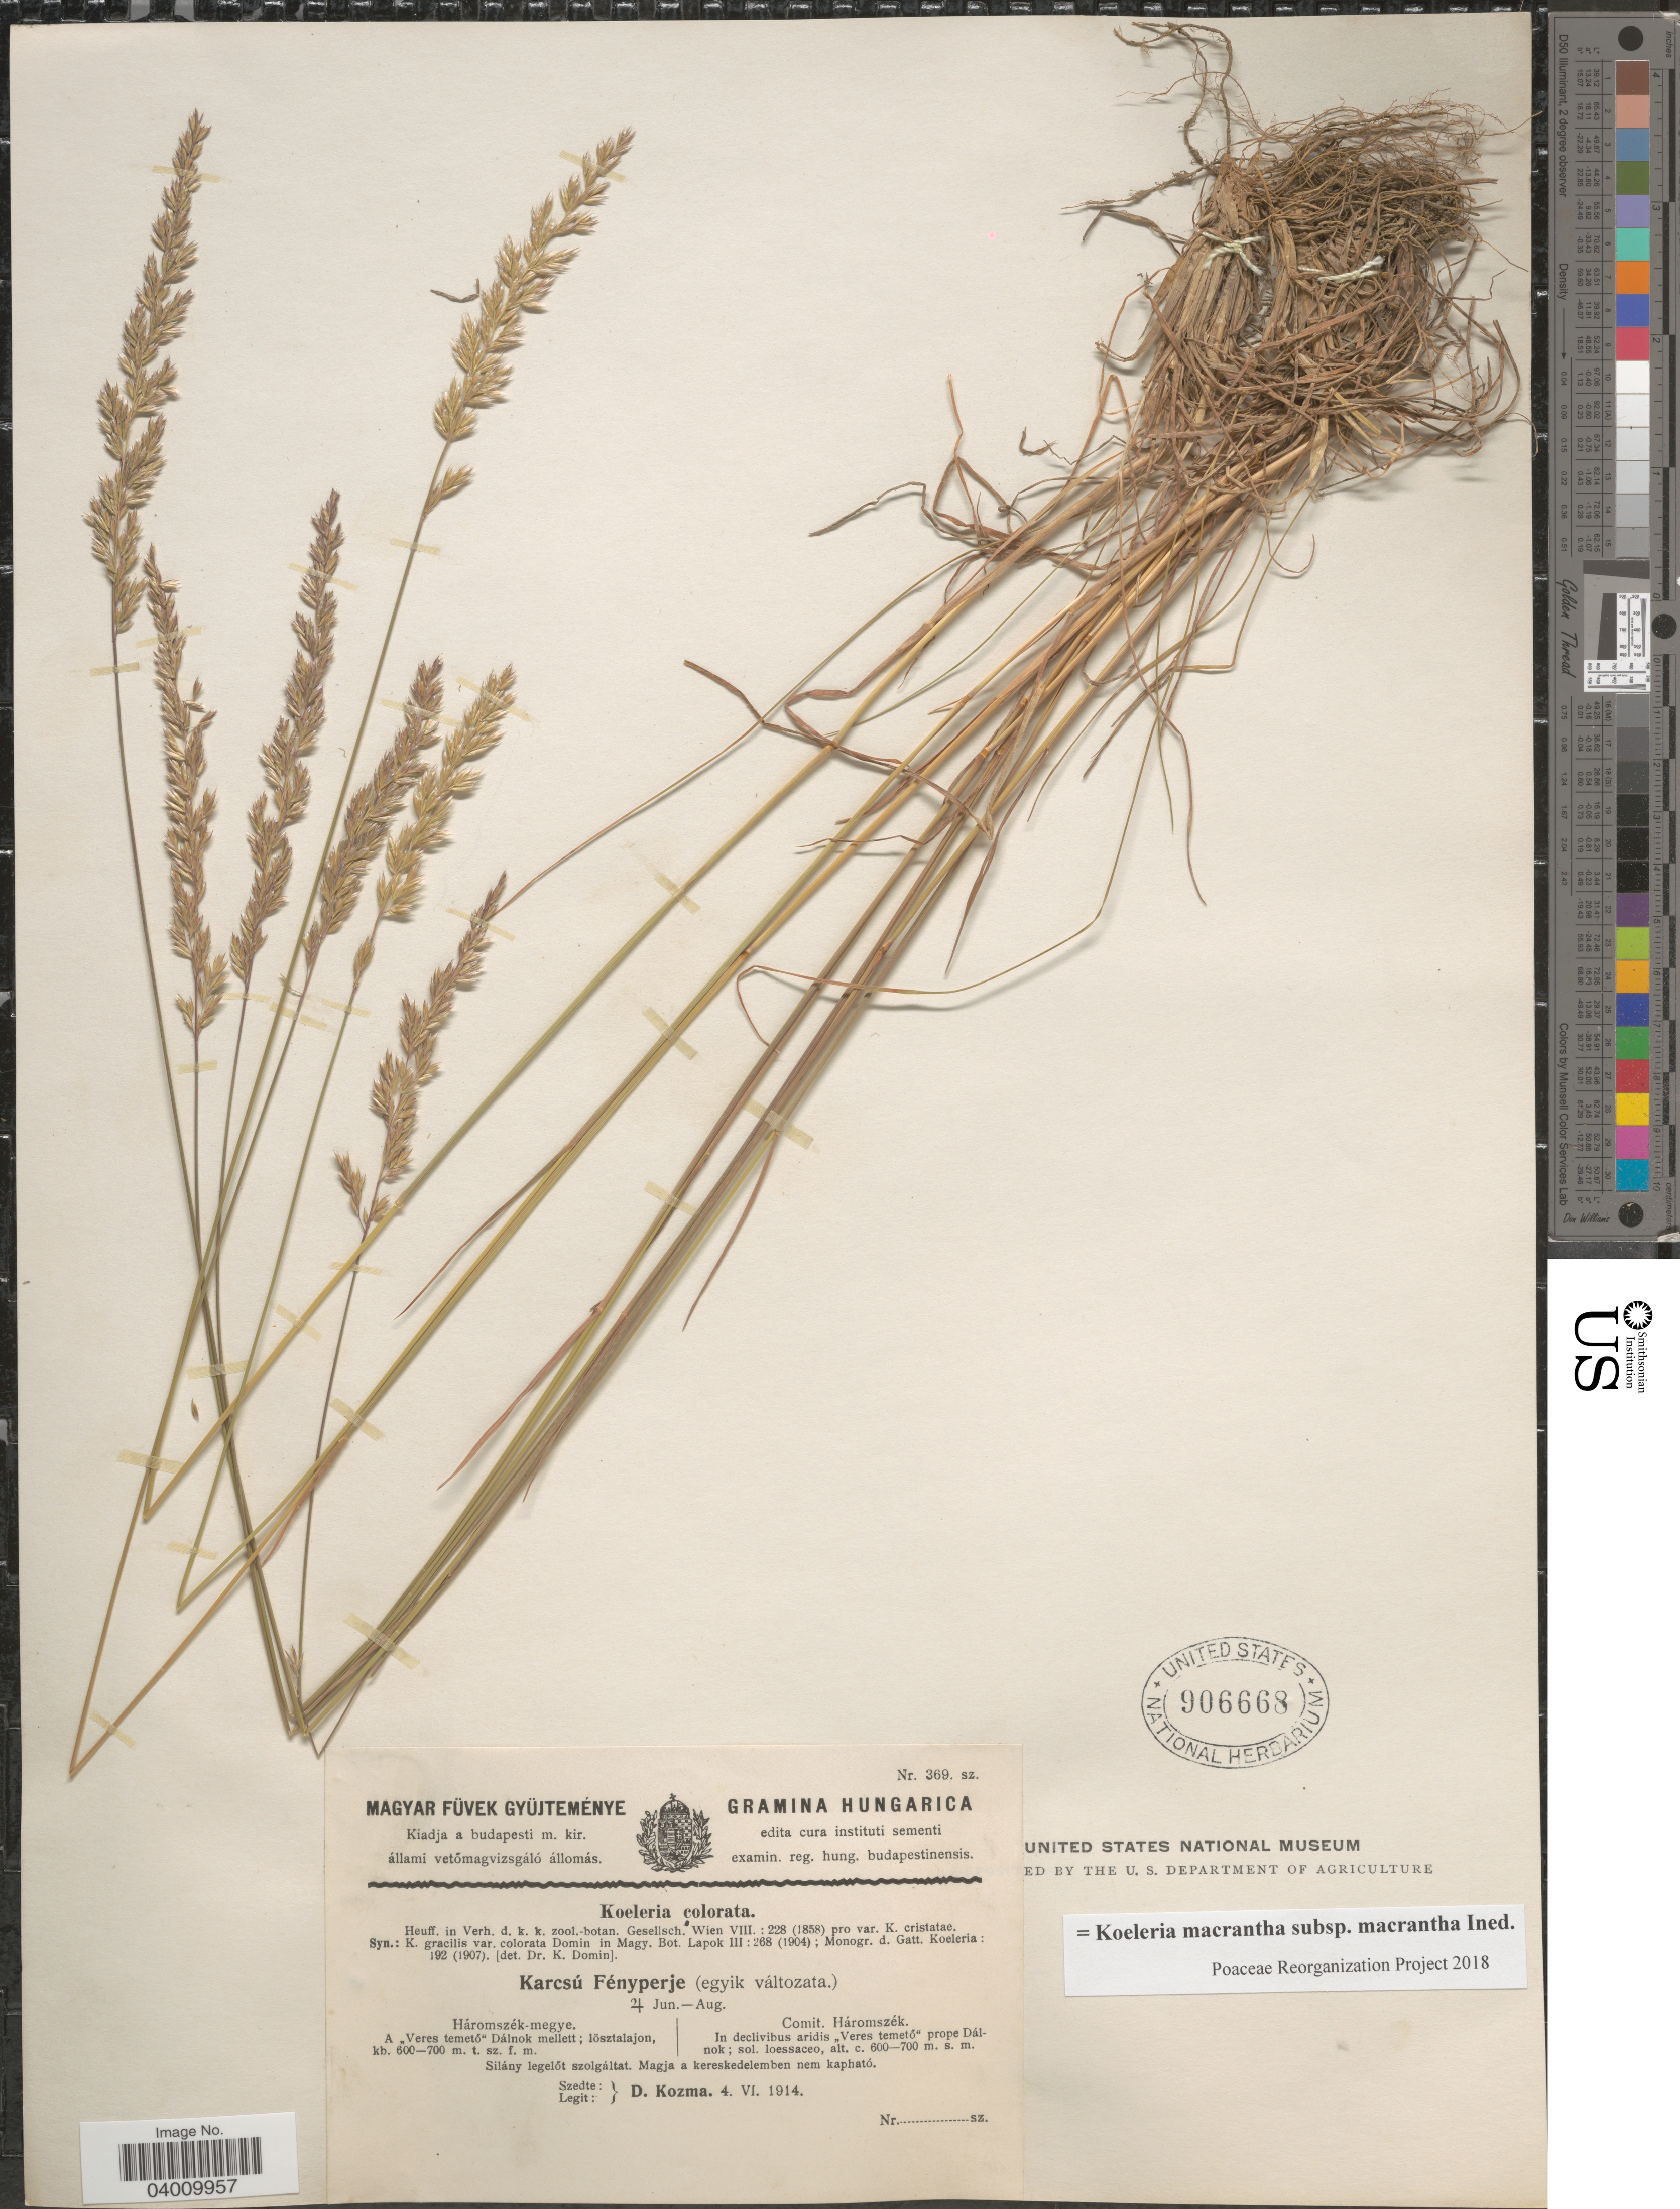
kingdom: Plantae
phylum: Tracheophyta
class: Liliopsida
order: Poales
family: Poaceae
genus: Koeleria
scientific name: Koeleria macrantha subsp. macrantha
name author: (Ledeb.) Schult.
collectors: D. Kozma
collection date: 1914-06-04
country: Hungary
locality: Hungarica. Comit. Háromszék. In declivibus aridis "Veres temetȍ" prope Dálnok; sol. loessaceo.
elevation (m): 600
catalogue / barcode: US 906668